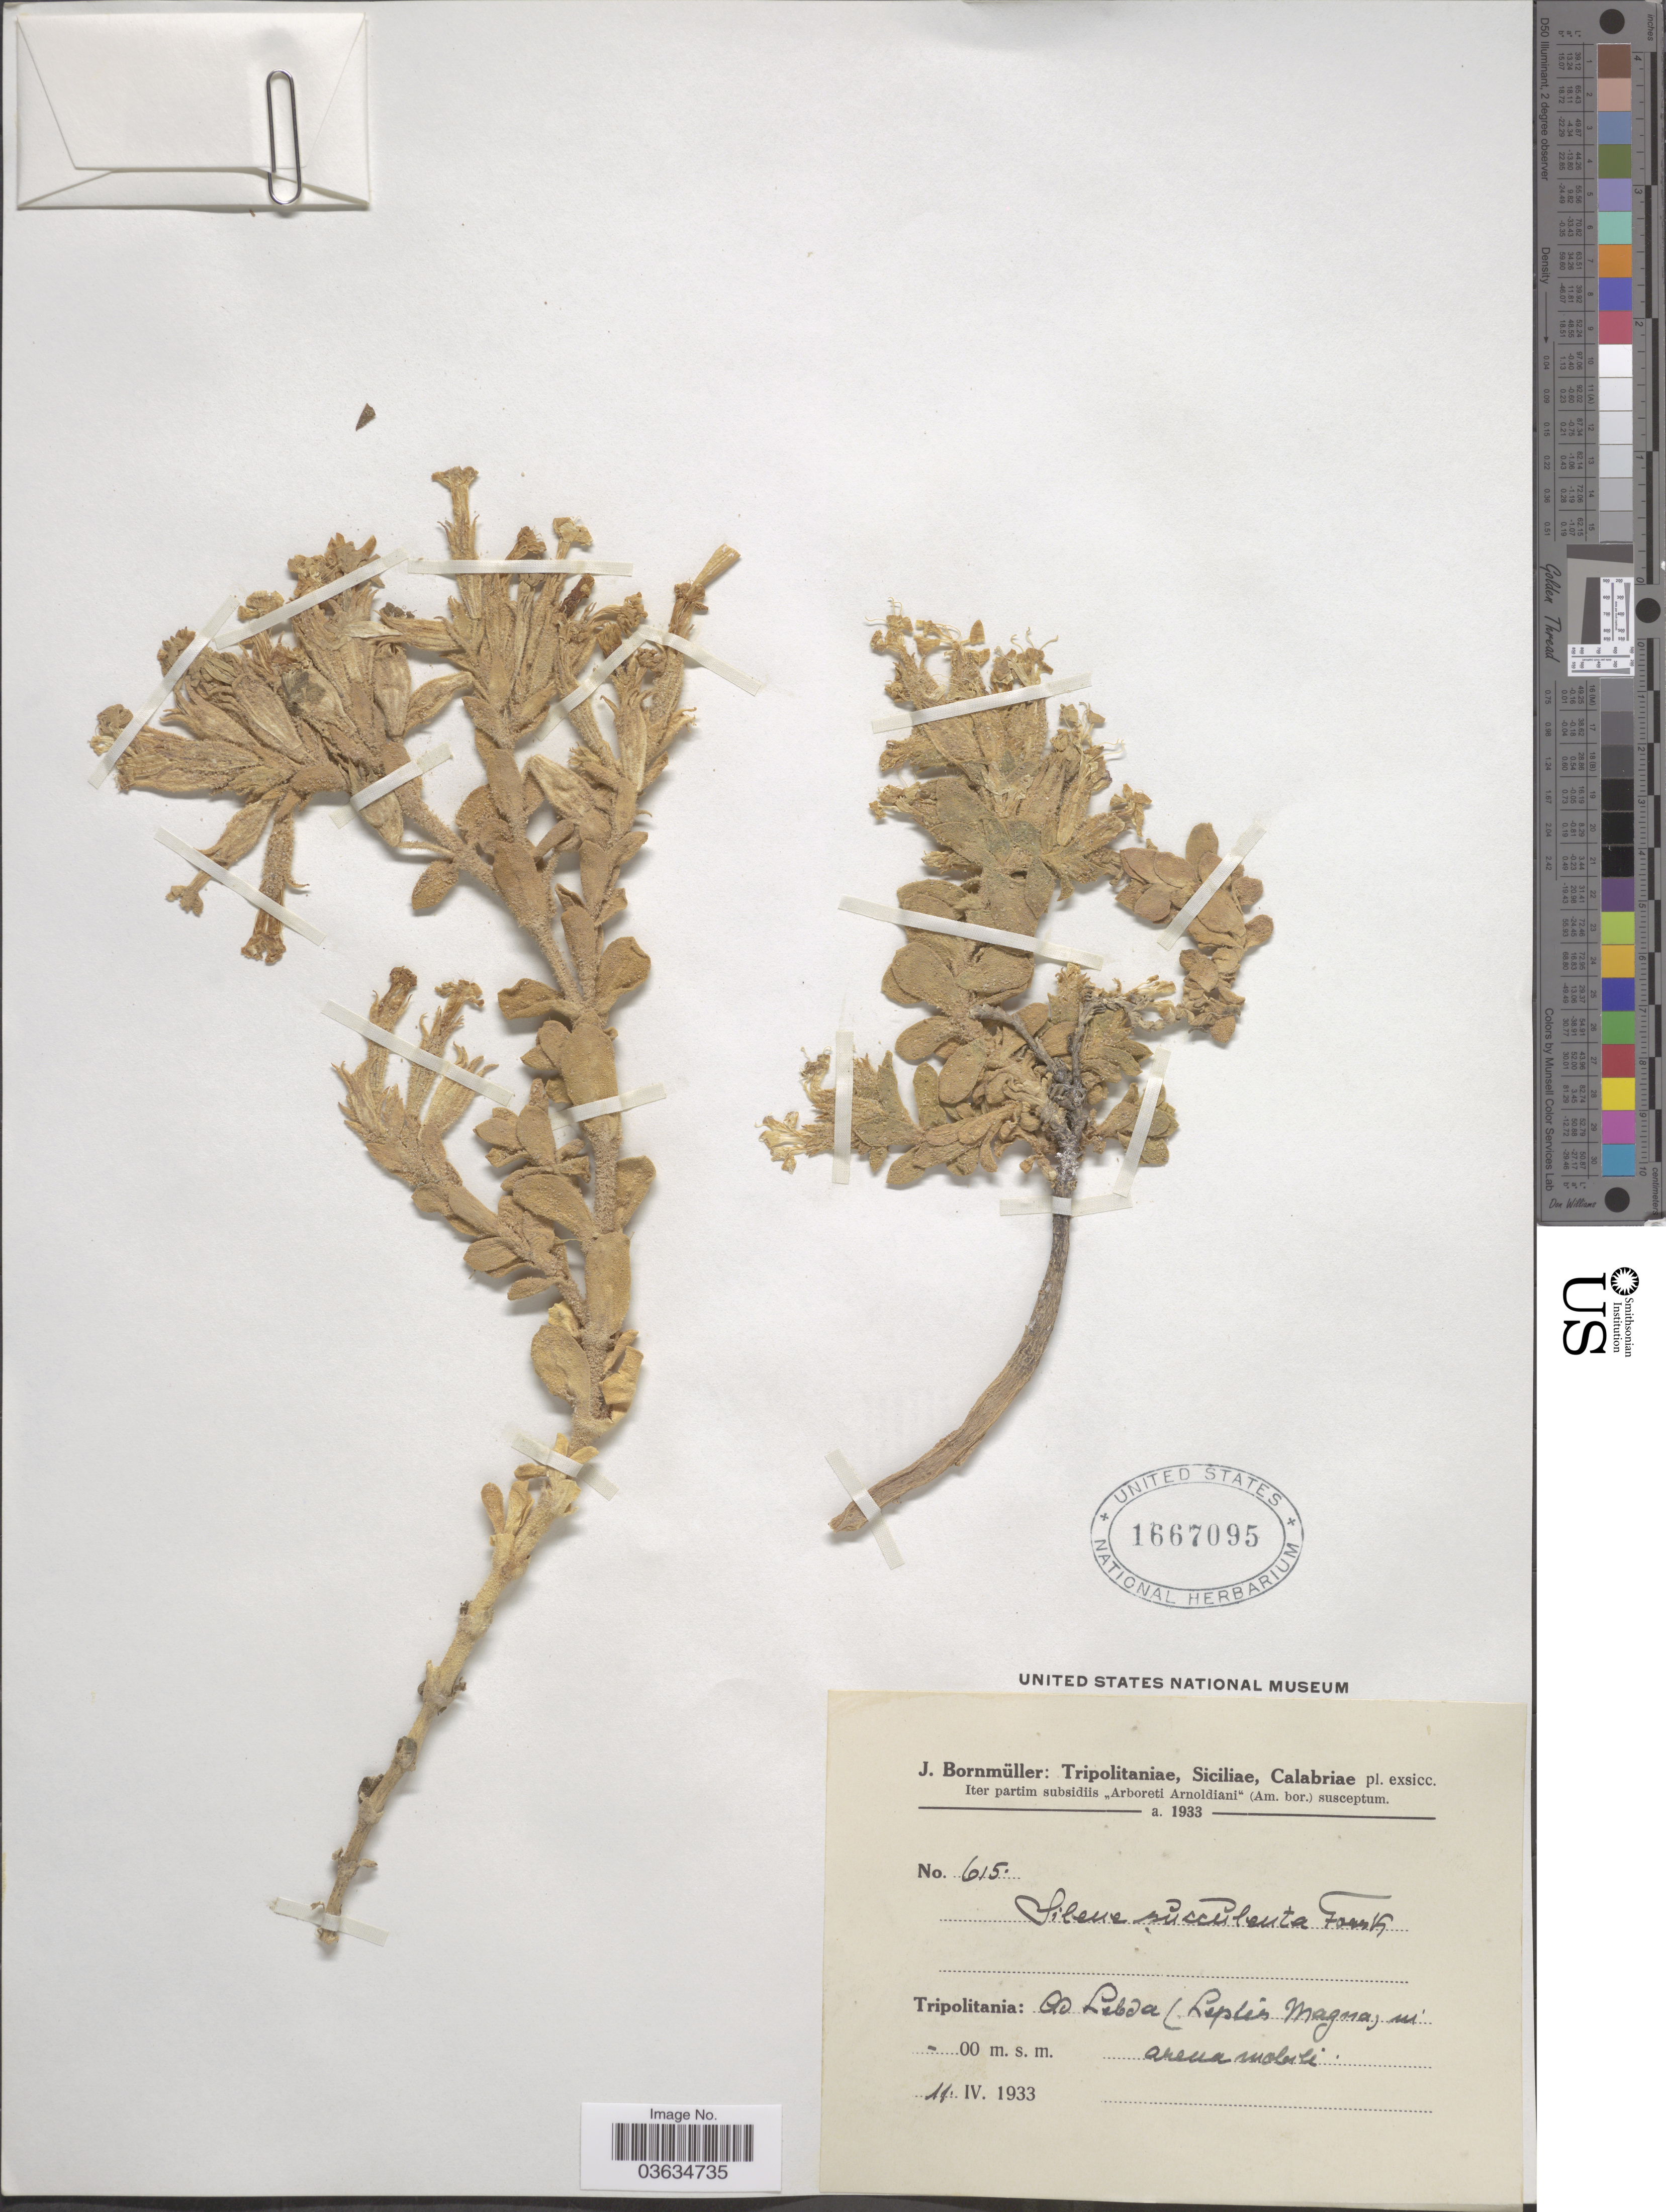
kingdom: Plantae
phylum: Tracheophyta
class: Magnoliopsida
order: Caryophyllales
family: Caryophyllaceae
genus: Silene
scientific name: Silene succulenta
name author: Forssk.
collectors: J. Bornmüller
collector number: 615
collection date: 1933-04-11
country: Libya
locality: Tripolitania: Ad Lebda (Leptis Magna).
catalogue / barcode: US 1667095